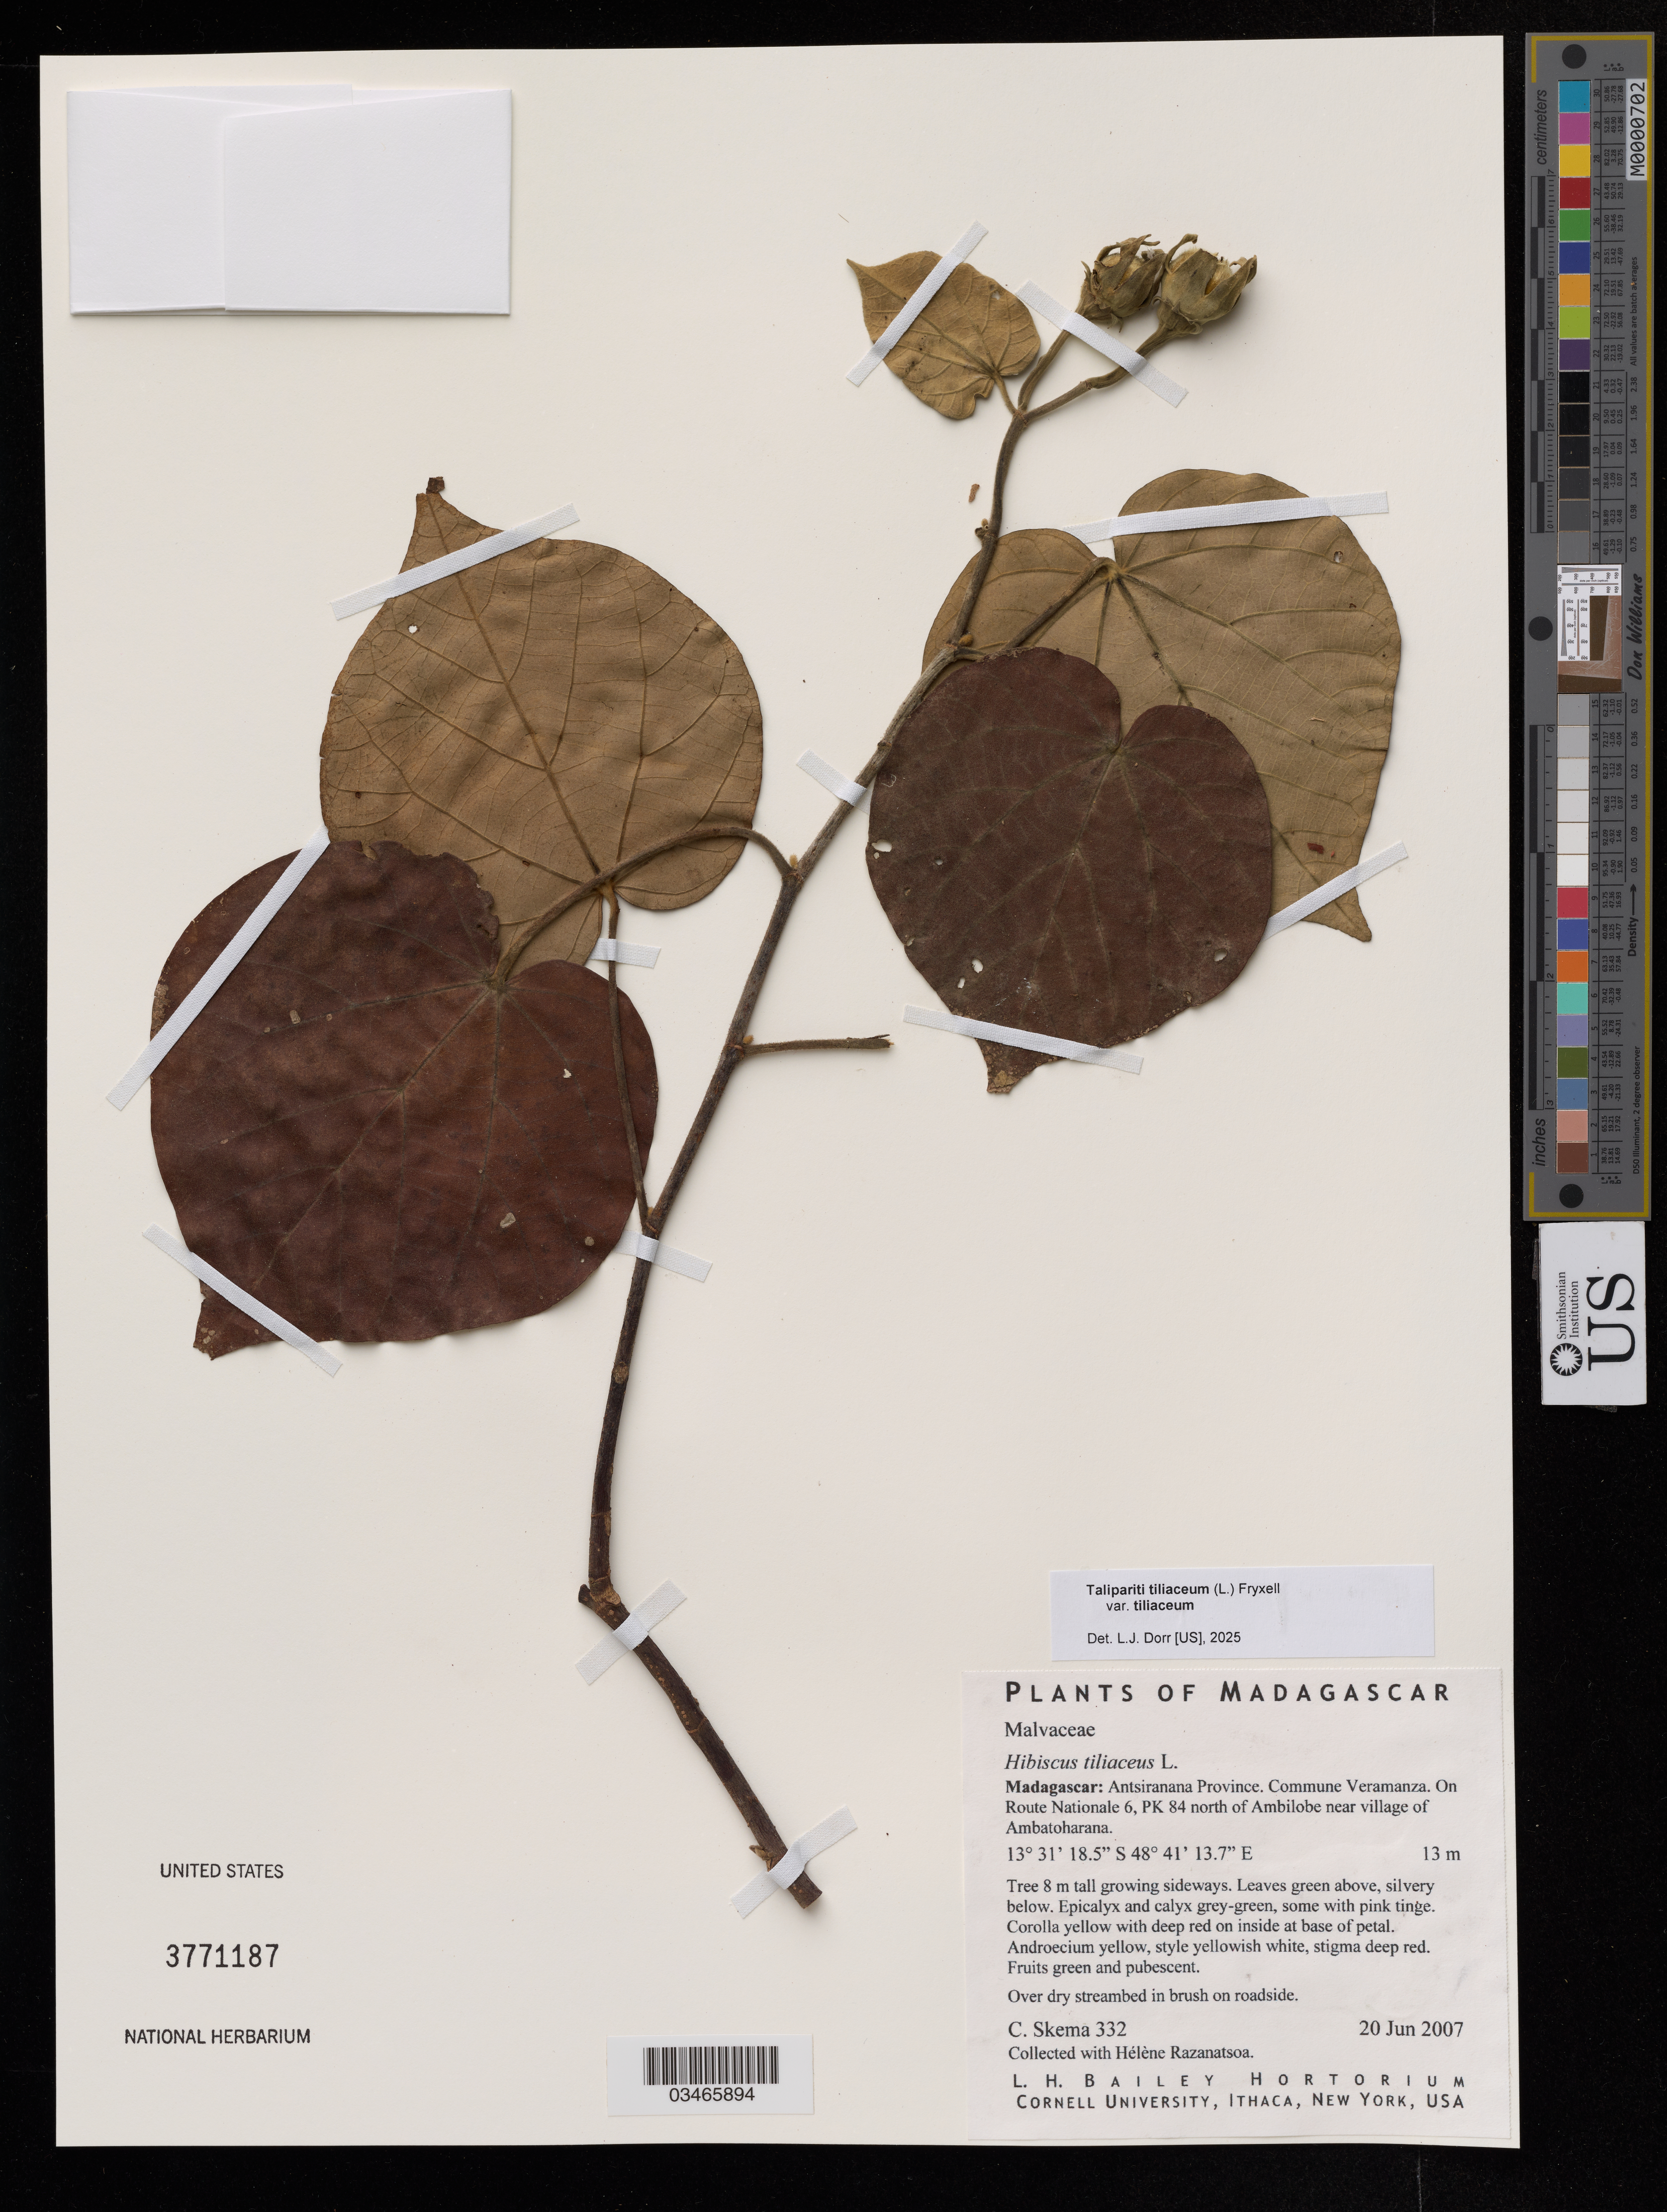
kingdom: Plantae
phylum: Tracheophyta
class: Magnoliopsida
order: Malvales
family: Malvaceae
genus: Talipariti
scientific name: Talipariti tiliaceum var. tiliaceum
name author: (L.) Fryxell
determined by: Dorr, L. J., (BOT), Smithsonian Institution - National Museum of Natural History (UNITED STATES)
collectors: C. Skema et al.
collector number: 332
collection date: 2007-06-20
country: Madagascar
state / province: Antsiranana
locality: Commune Veramanza. On route Nationale 6, PK 84 N of Ambilobe near village of Ambatoharana.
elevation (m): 13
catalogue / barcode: US 3771187